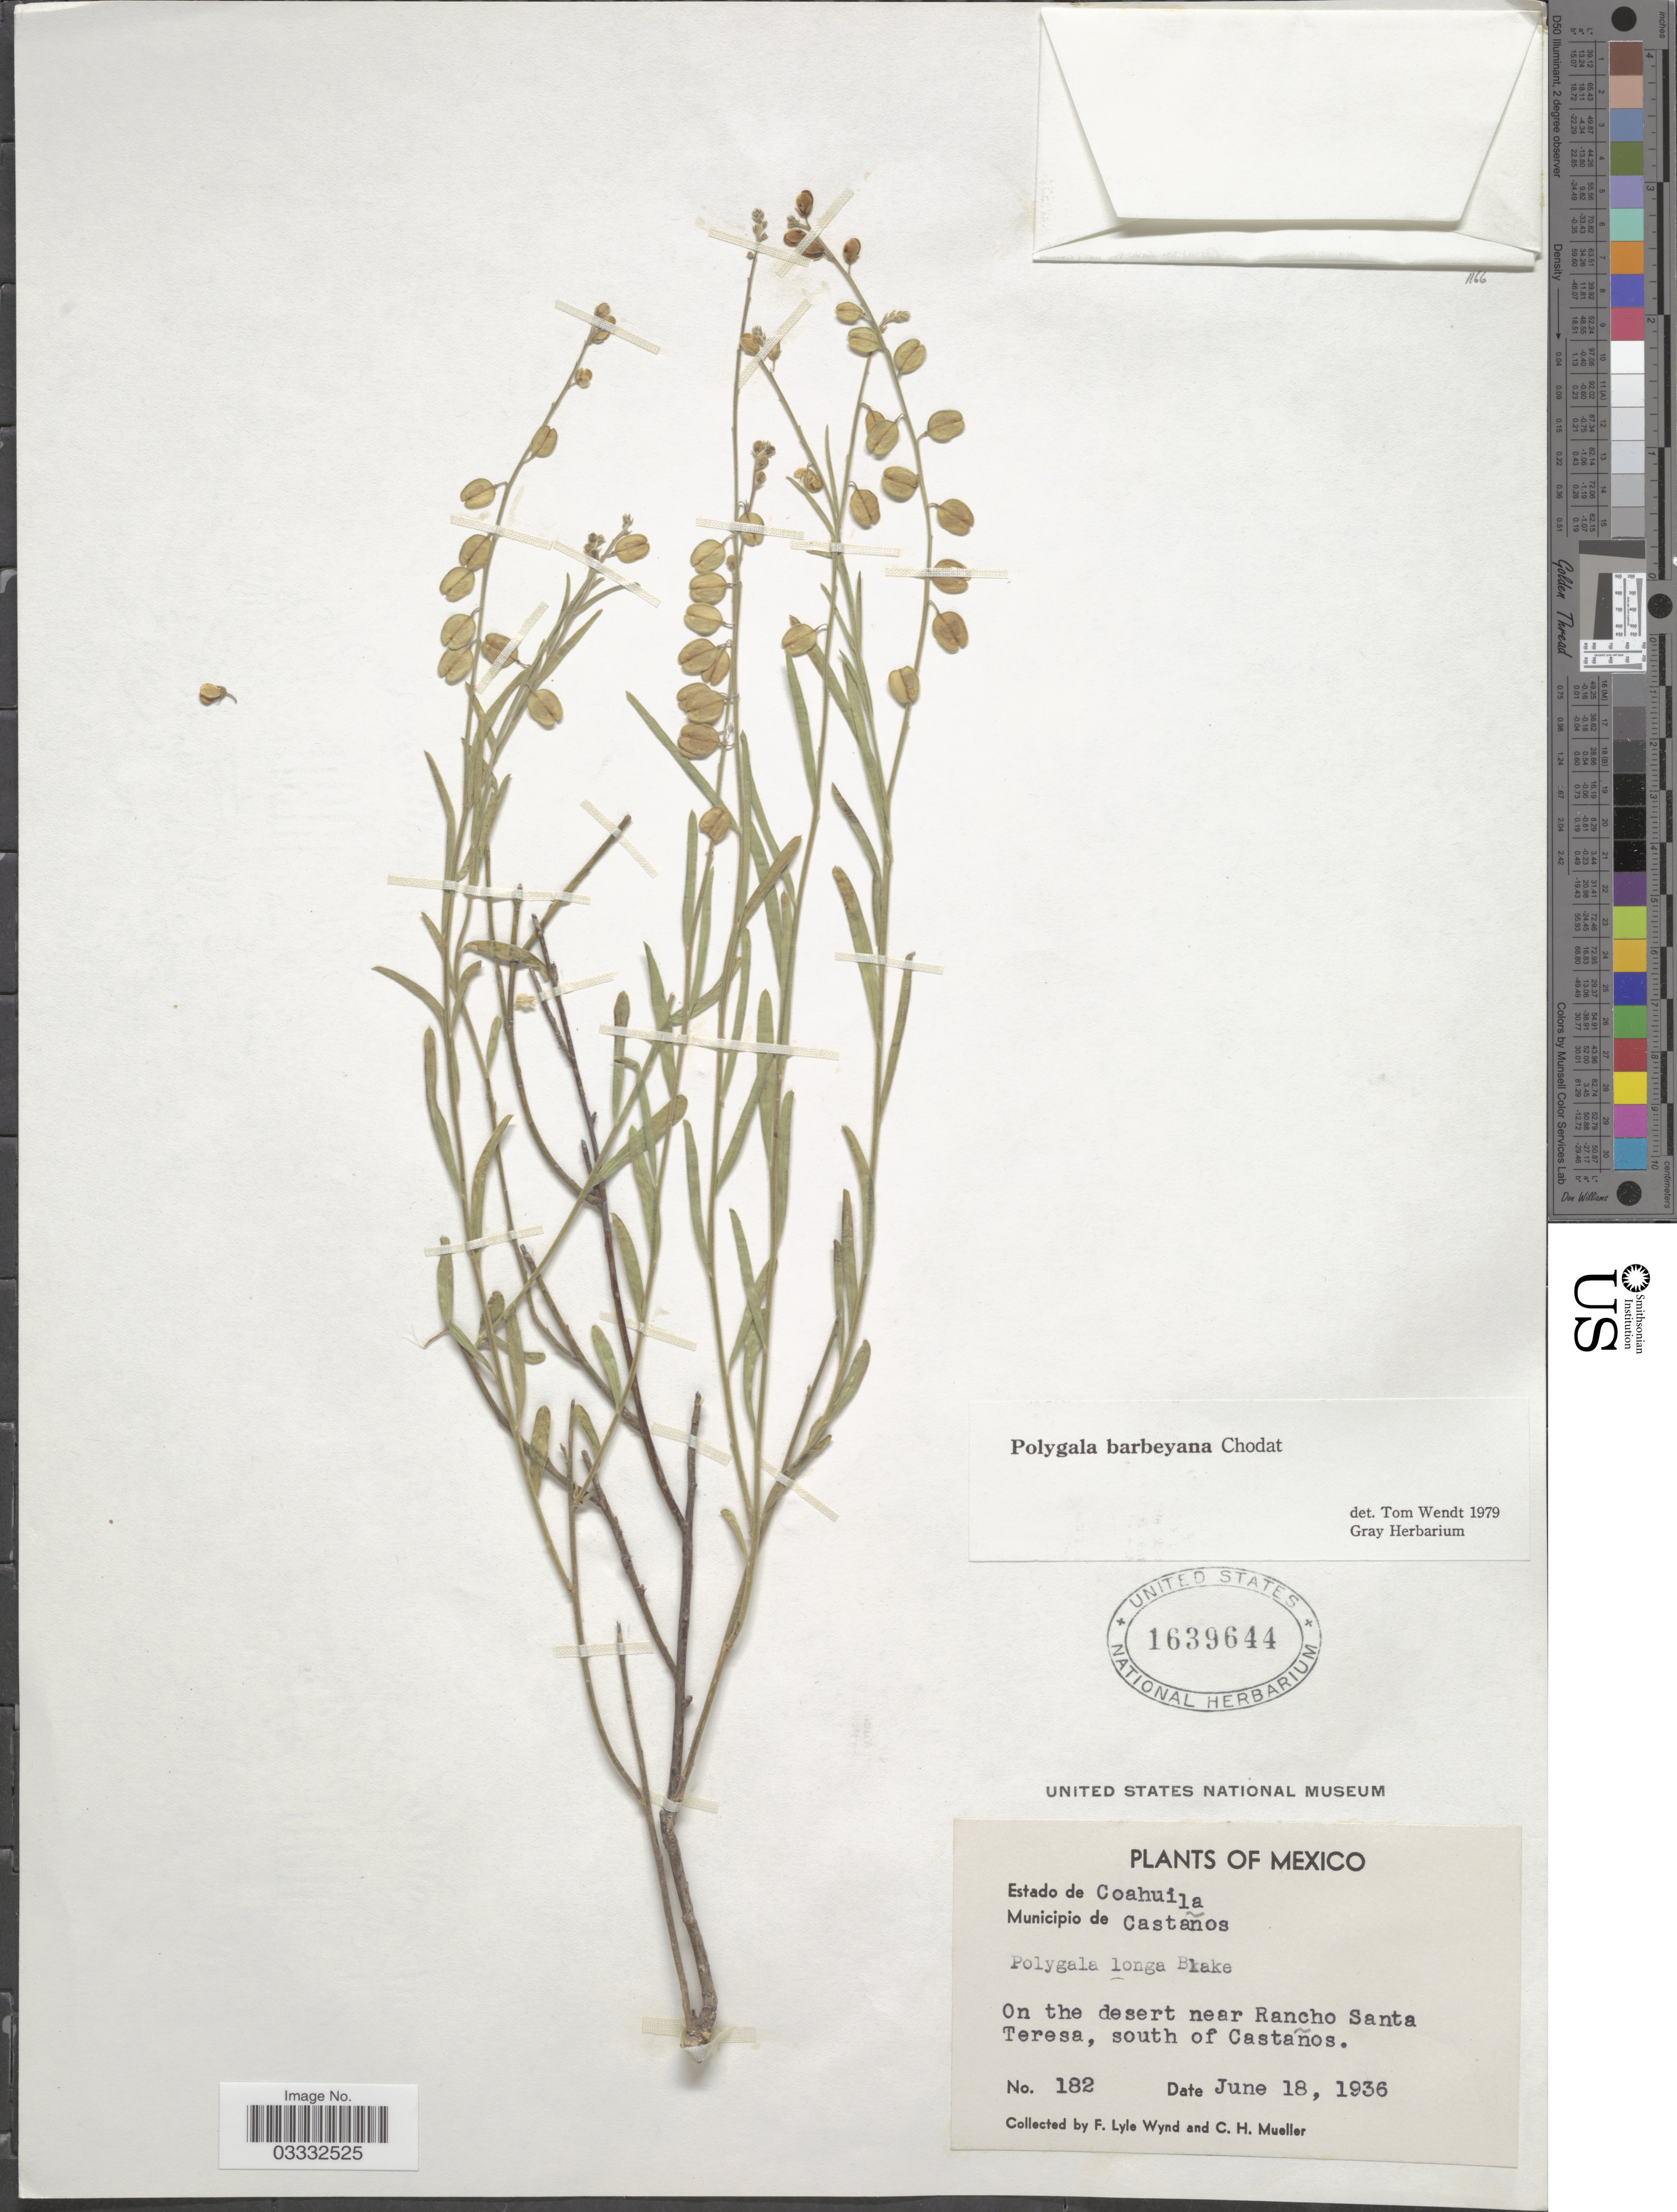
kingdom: Plantae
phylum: Tracheophyta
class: Magnoliopsida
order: Fabales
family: Polygalaceae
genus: Hebecarpa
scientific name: Hebecarpa barbeyana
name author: (Chodat) J.R. Abbott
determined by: Strong, Mark T., (BOT), Smithsonian Institution - National Museum of Natural History (UNITED STATES)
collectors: F. L. Wynd & C. H. Mueller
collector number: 182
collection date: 1936-06-18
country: Mexico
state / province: Coahuila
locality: Municipio de Castaños. On the desert near Rancho Santa Teresa, south of Castaños.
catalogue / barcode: US 1639644